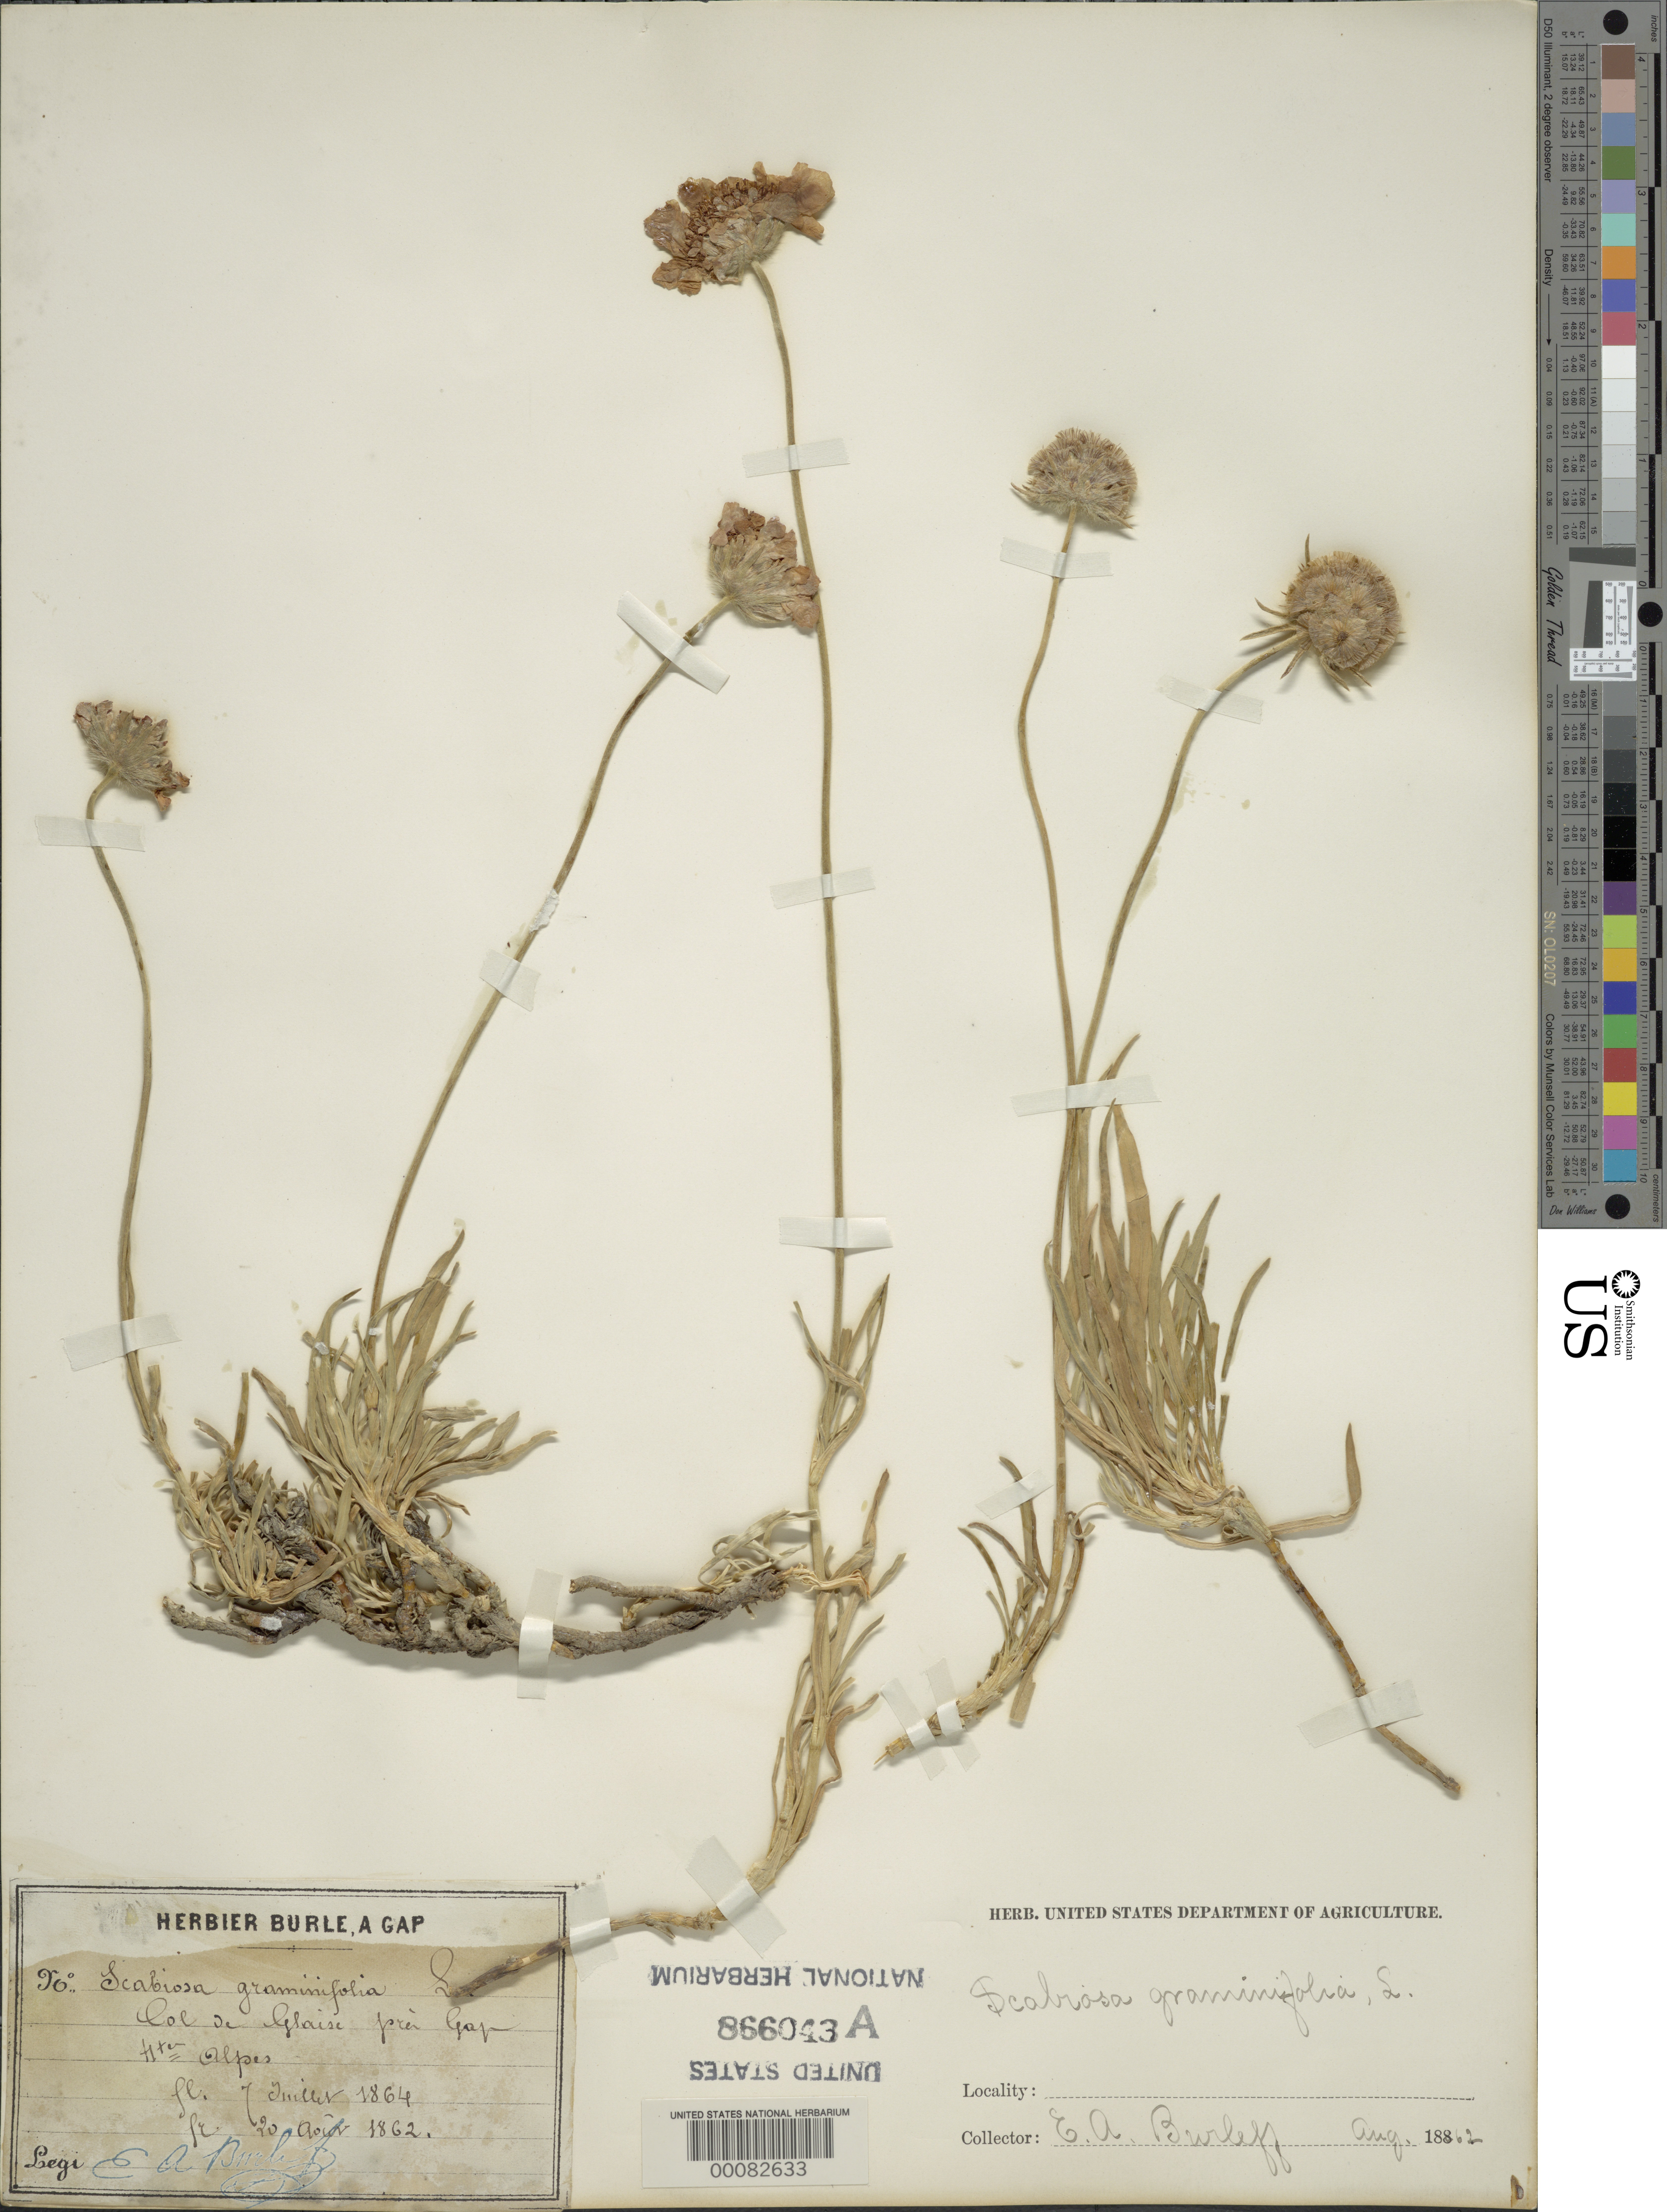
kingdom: Plantae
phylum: Tracheophyta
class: Magnoliopsida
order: Dipsacales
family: Caprifoliaceae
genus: Scabiosa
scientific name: Scabiosa graminifolia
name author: L.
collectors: A. Burle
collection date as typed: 20 Aug 1862 to 02 Jul 1864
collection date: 1862-08-20/1864-07-02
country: France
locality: Alps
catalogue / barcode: US 866043A